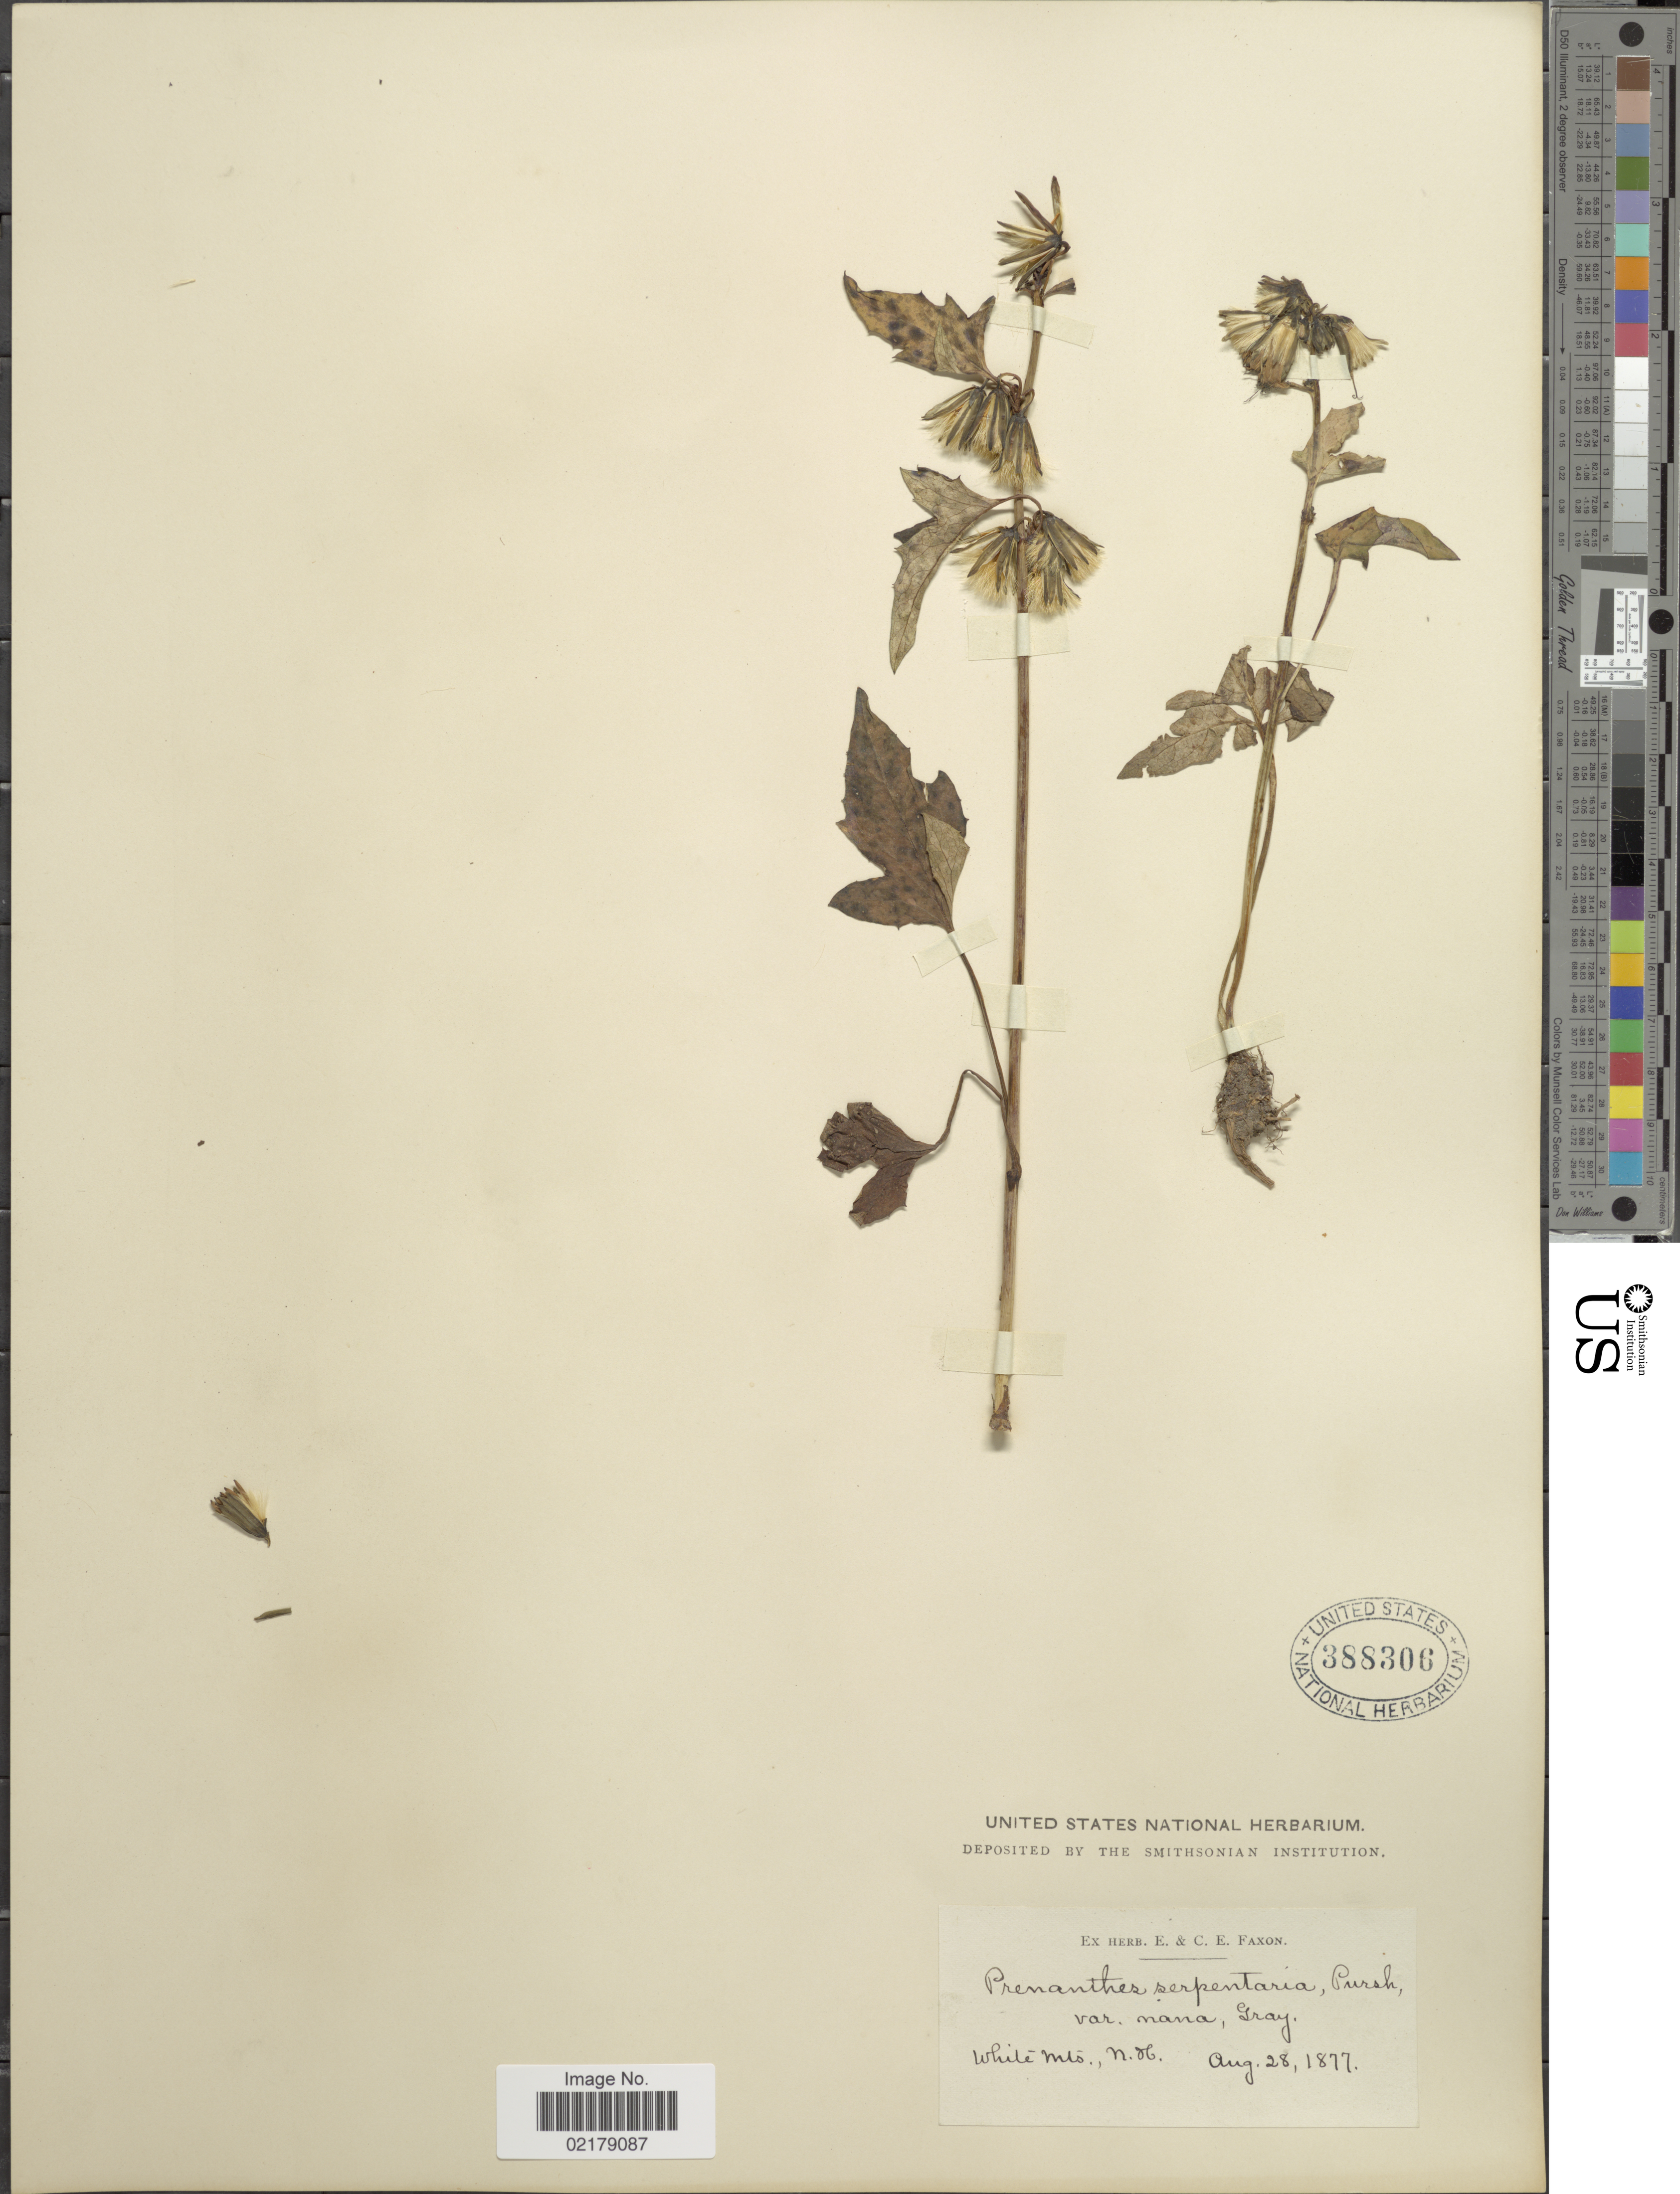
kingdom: Plantae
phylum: Tracheophyta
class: Magnoliopsida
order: Asterales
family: Asteraceae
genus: Nabalus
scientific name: Nabalus trifoliolatus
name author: Cass.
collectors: ex herb. E. & C.E. Faxon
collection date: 1877-08-28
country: United States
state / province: New Hampshire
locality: White Mts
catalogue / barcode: US 388306